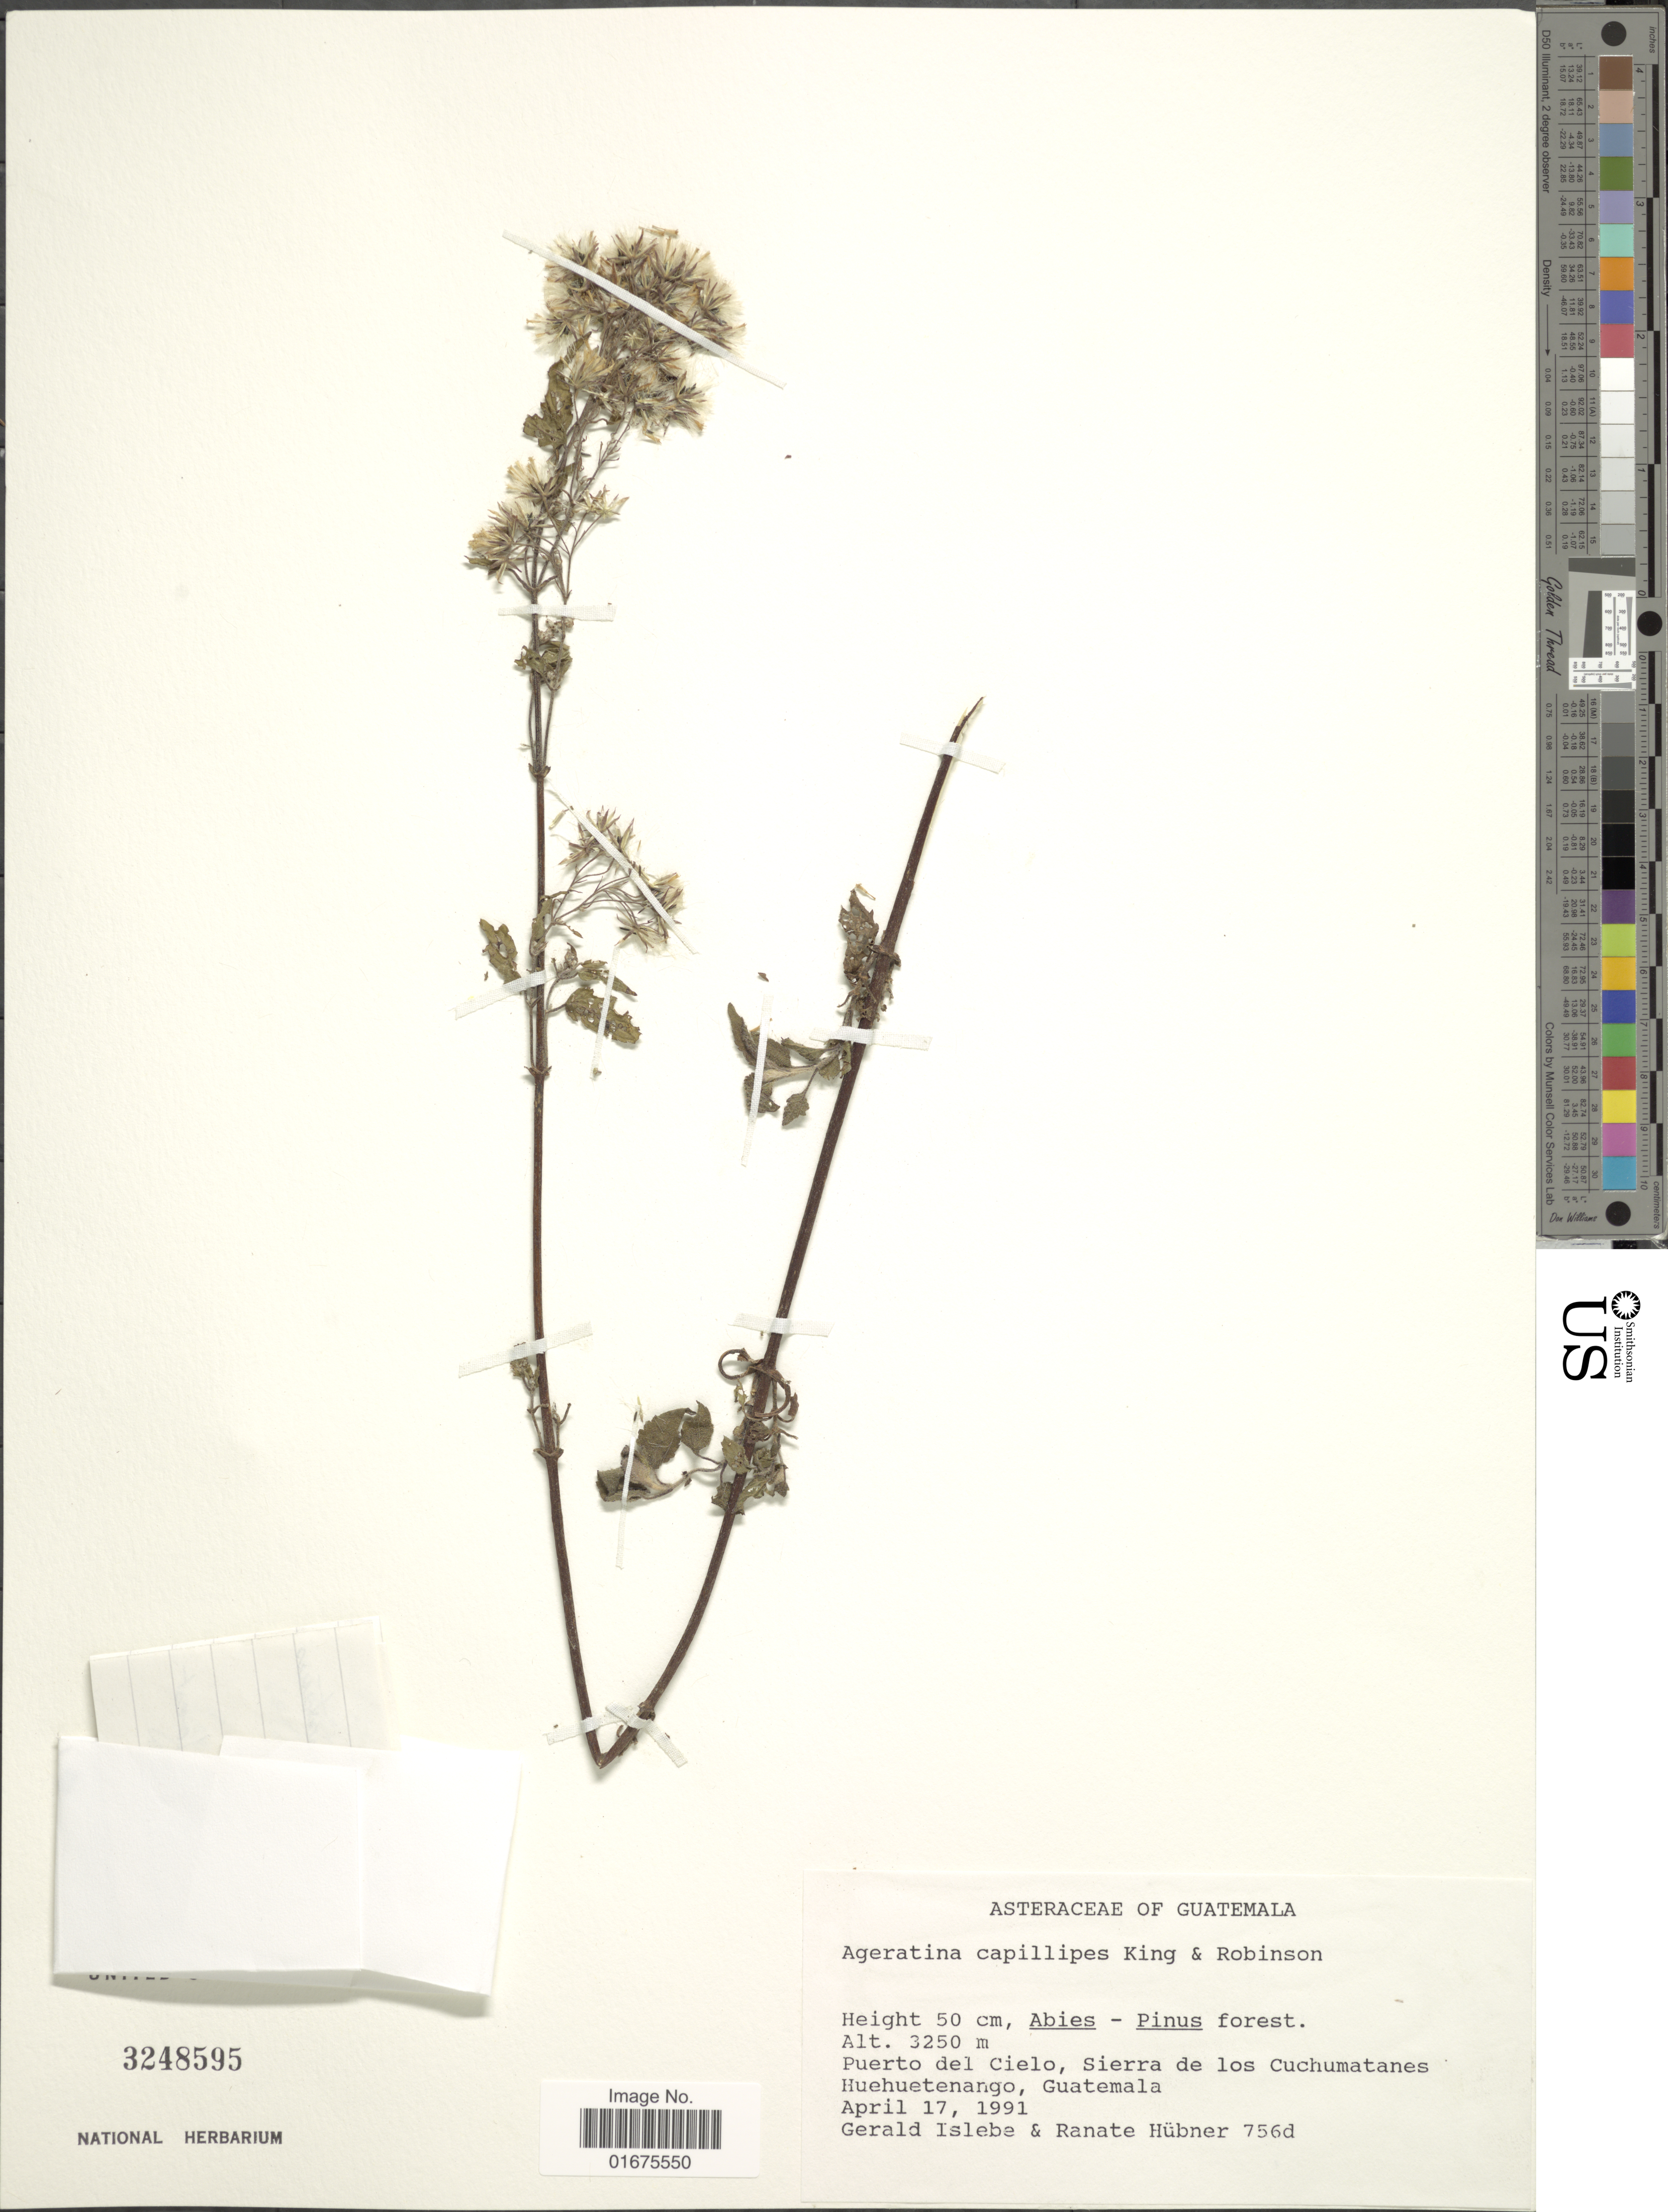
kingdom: Plantae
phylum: Tracheophyta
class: Magnoliopsida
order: Asterales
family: Asteraceae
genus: Ageratina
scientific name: Ageratina capillipes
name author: R.M. King & H. Rob.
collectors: G. Islebe & R. Hubner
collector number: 756d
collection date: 1991-04-17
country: Guatemala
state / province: Huehuetenango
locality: Puerto del Cielo, Sierra de los Cuchumatanes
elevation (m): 3250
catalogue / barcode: US 3248595